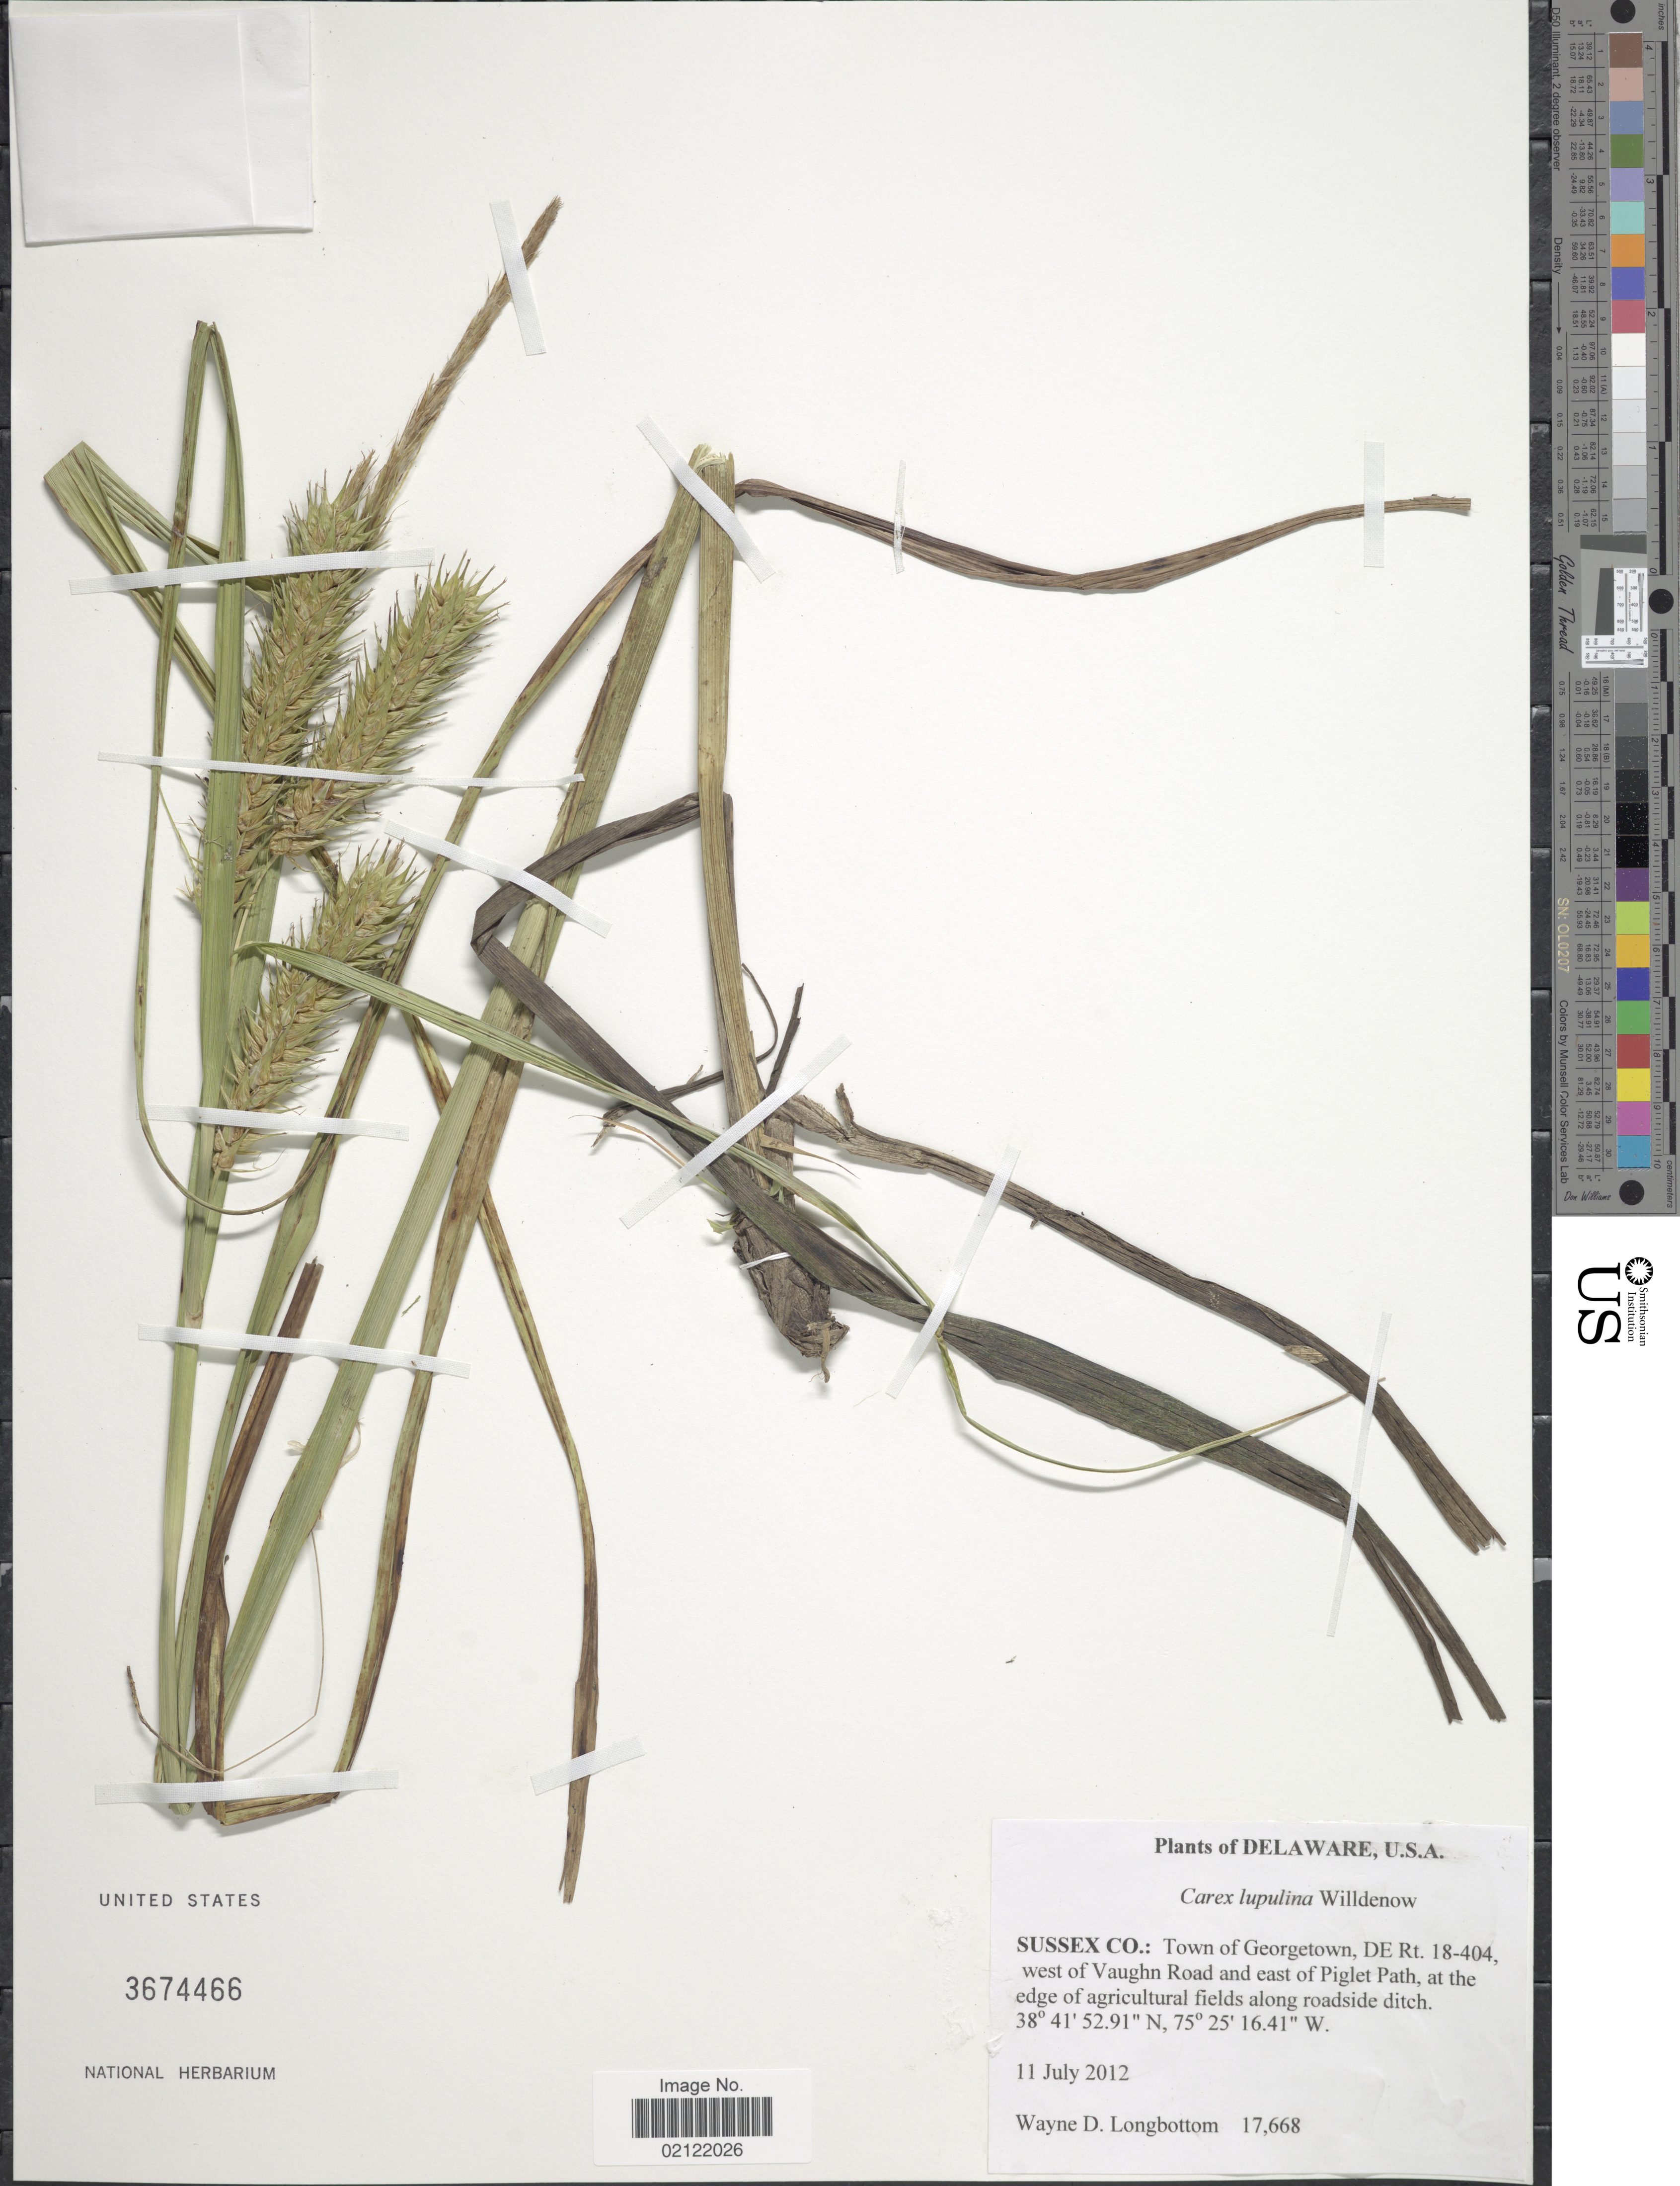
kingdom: Plantae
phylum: Tracheophyta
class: Liliopsida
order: Poales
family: Cyperaceae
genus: Carex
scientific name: Carex lupulina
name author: Muhl. ex Willd.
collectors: W. D. Longbottom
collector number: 17668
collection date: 2012-07-11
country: United States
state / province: Delaware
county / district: Sussex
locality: Sussex Co.: Town of Georgetown, DE Rt. 18-404, west of Vaughn Road and east of Piglet Path, at the edge of agricultural fields along roadside ditch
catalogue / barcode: US 3674466